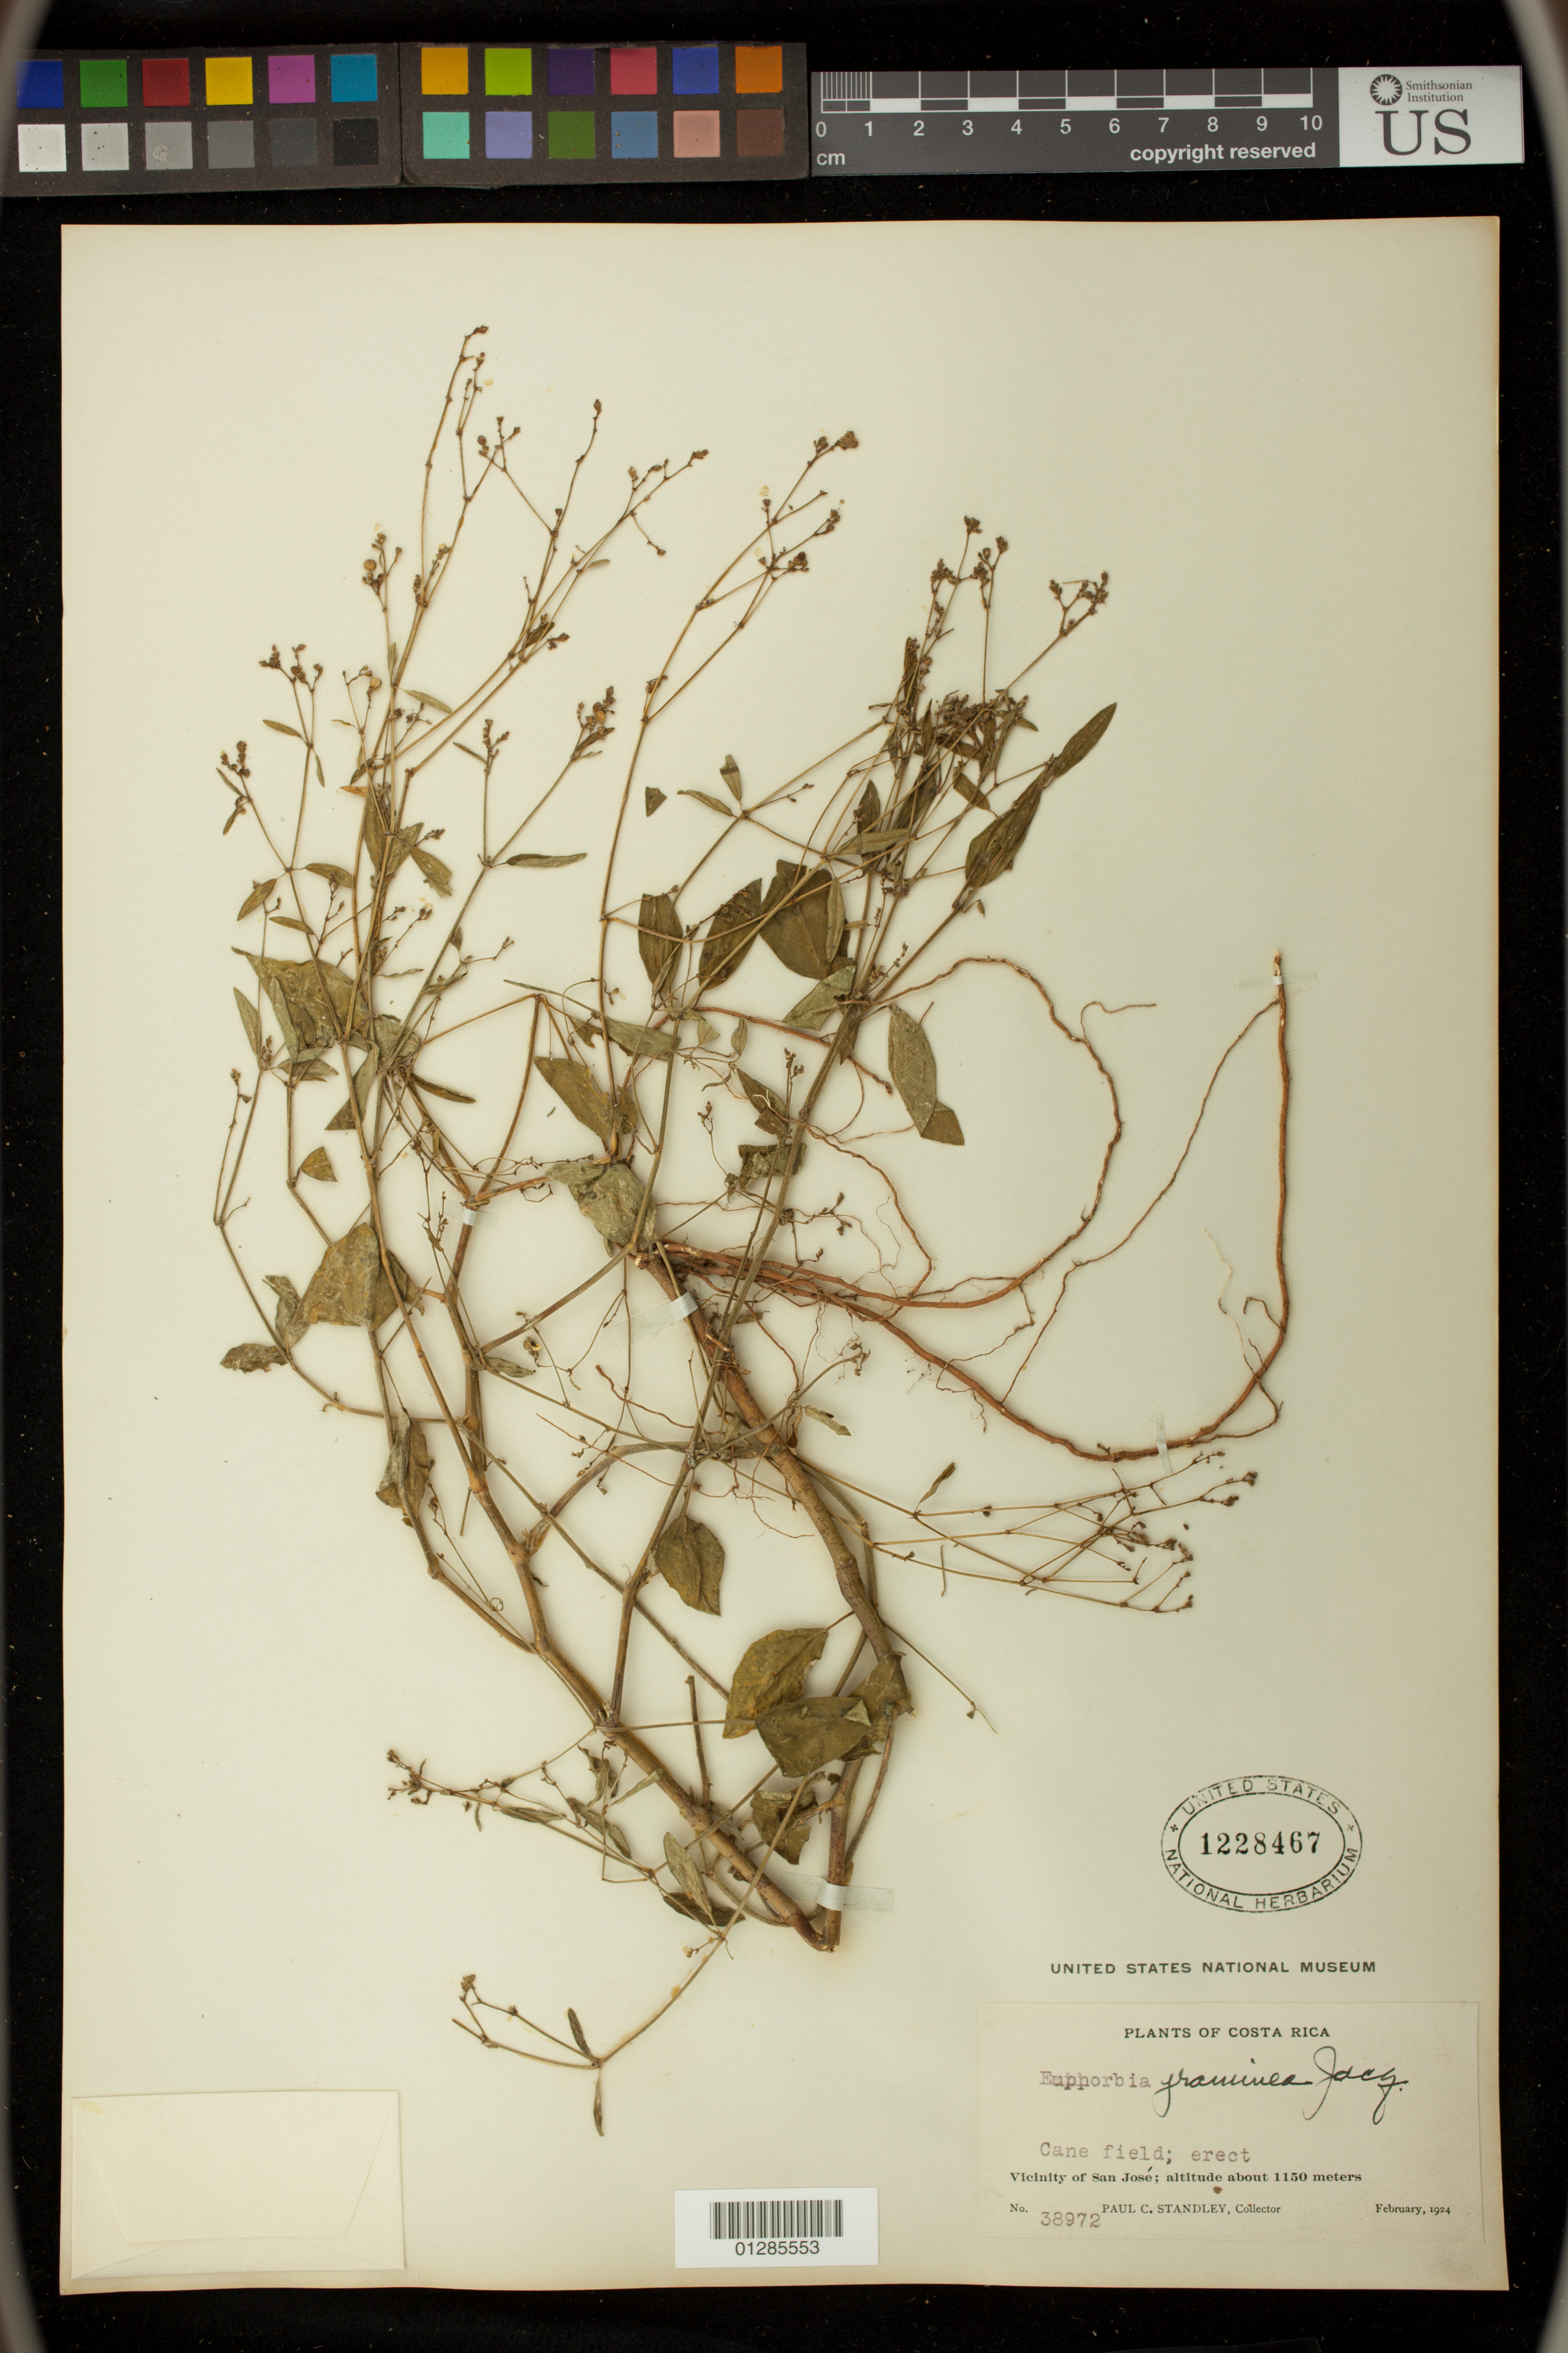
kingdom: Plantae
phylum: Tracheophyta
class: Magnoliopsida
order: Malpighiales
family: Euphorbiaceae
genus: Euphorbia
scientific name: Euphorbia graminea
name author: Jacq.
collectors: Standley, Paul Carpenter, Steyermark, Julian Alfred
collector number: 38972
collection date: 1924-02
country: Costa Rica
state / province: San Jose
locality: Vicinity of San Jose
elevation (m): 1150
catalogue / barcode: US 1228467